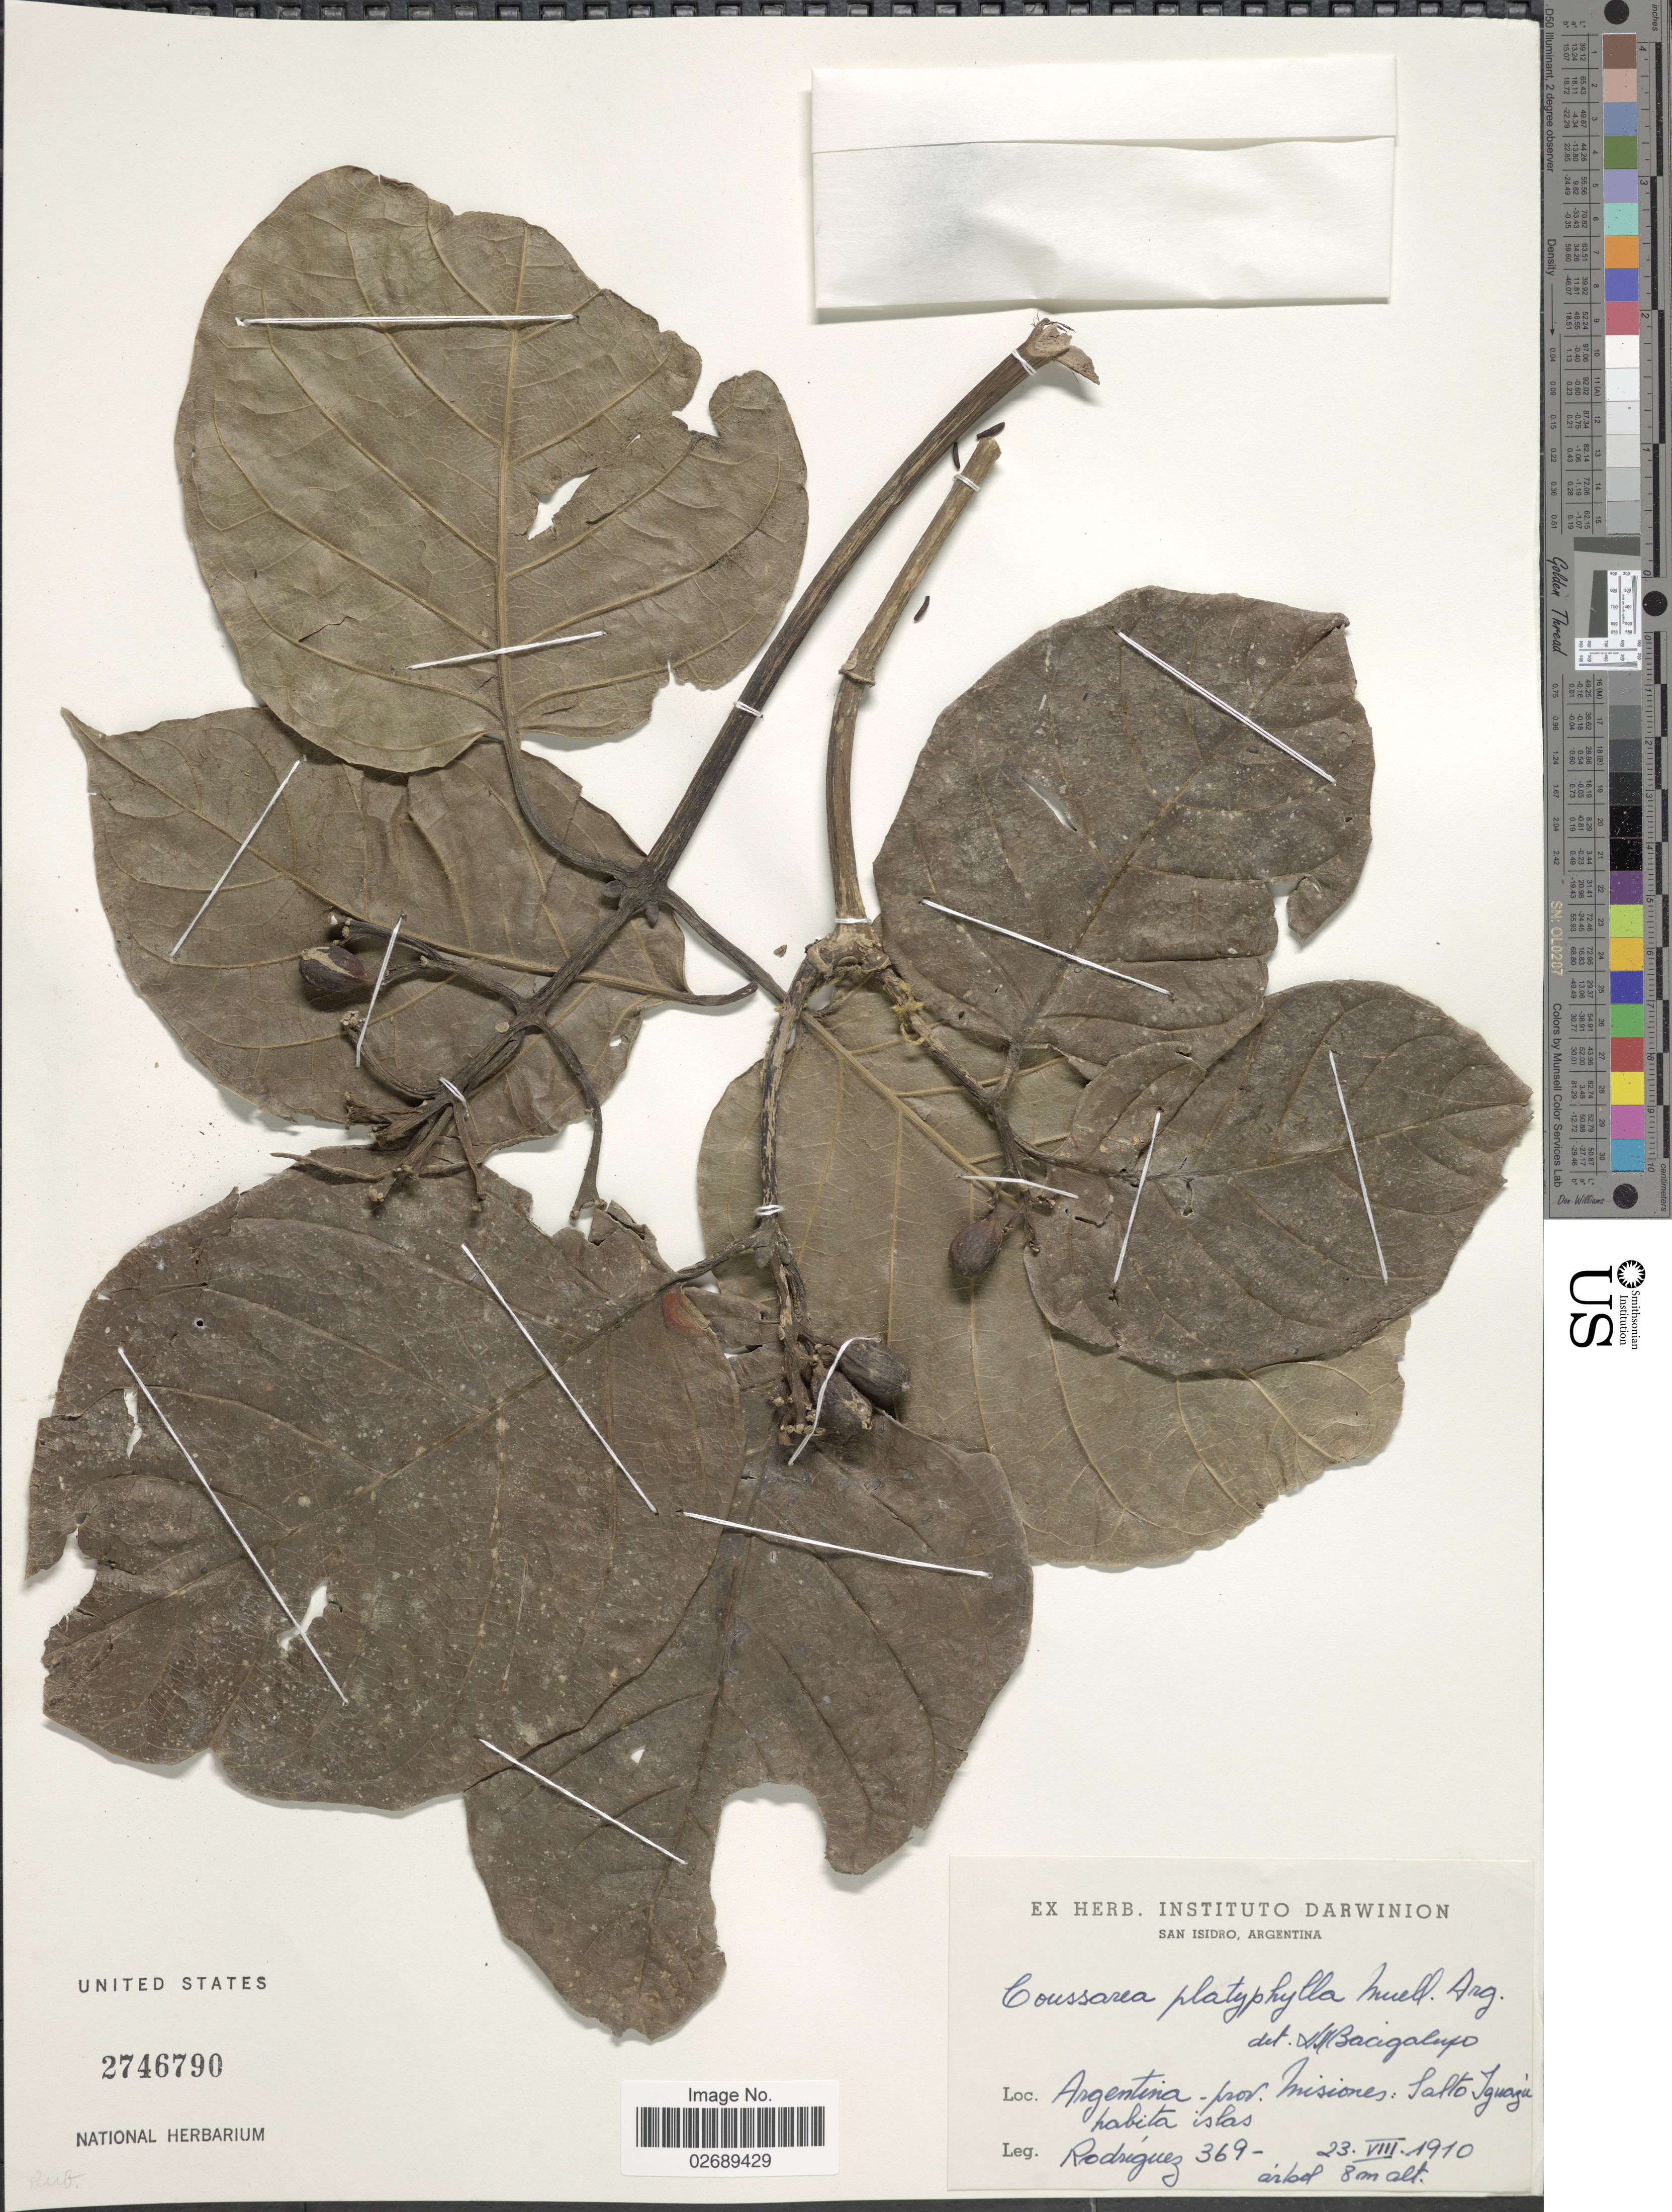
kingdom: Plantae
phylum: Tracheophyta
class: Magnoliopsida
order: Gentianales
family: Rubiaceae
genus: Coussarea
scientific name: Coussarea platyphylla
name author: Müll. Arg.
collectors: Rodriguez, --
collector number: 369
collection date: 1910-08-23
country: Argentina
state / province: Misiones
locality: Salto Iguazú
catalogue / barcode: US 2746790